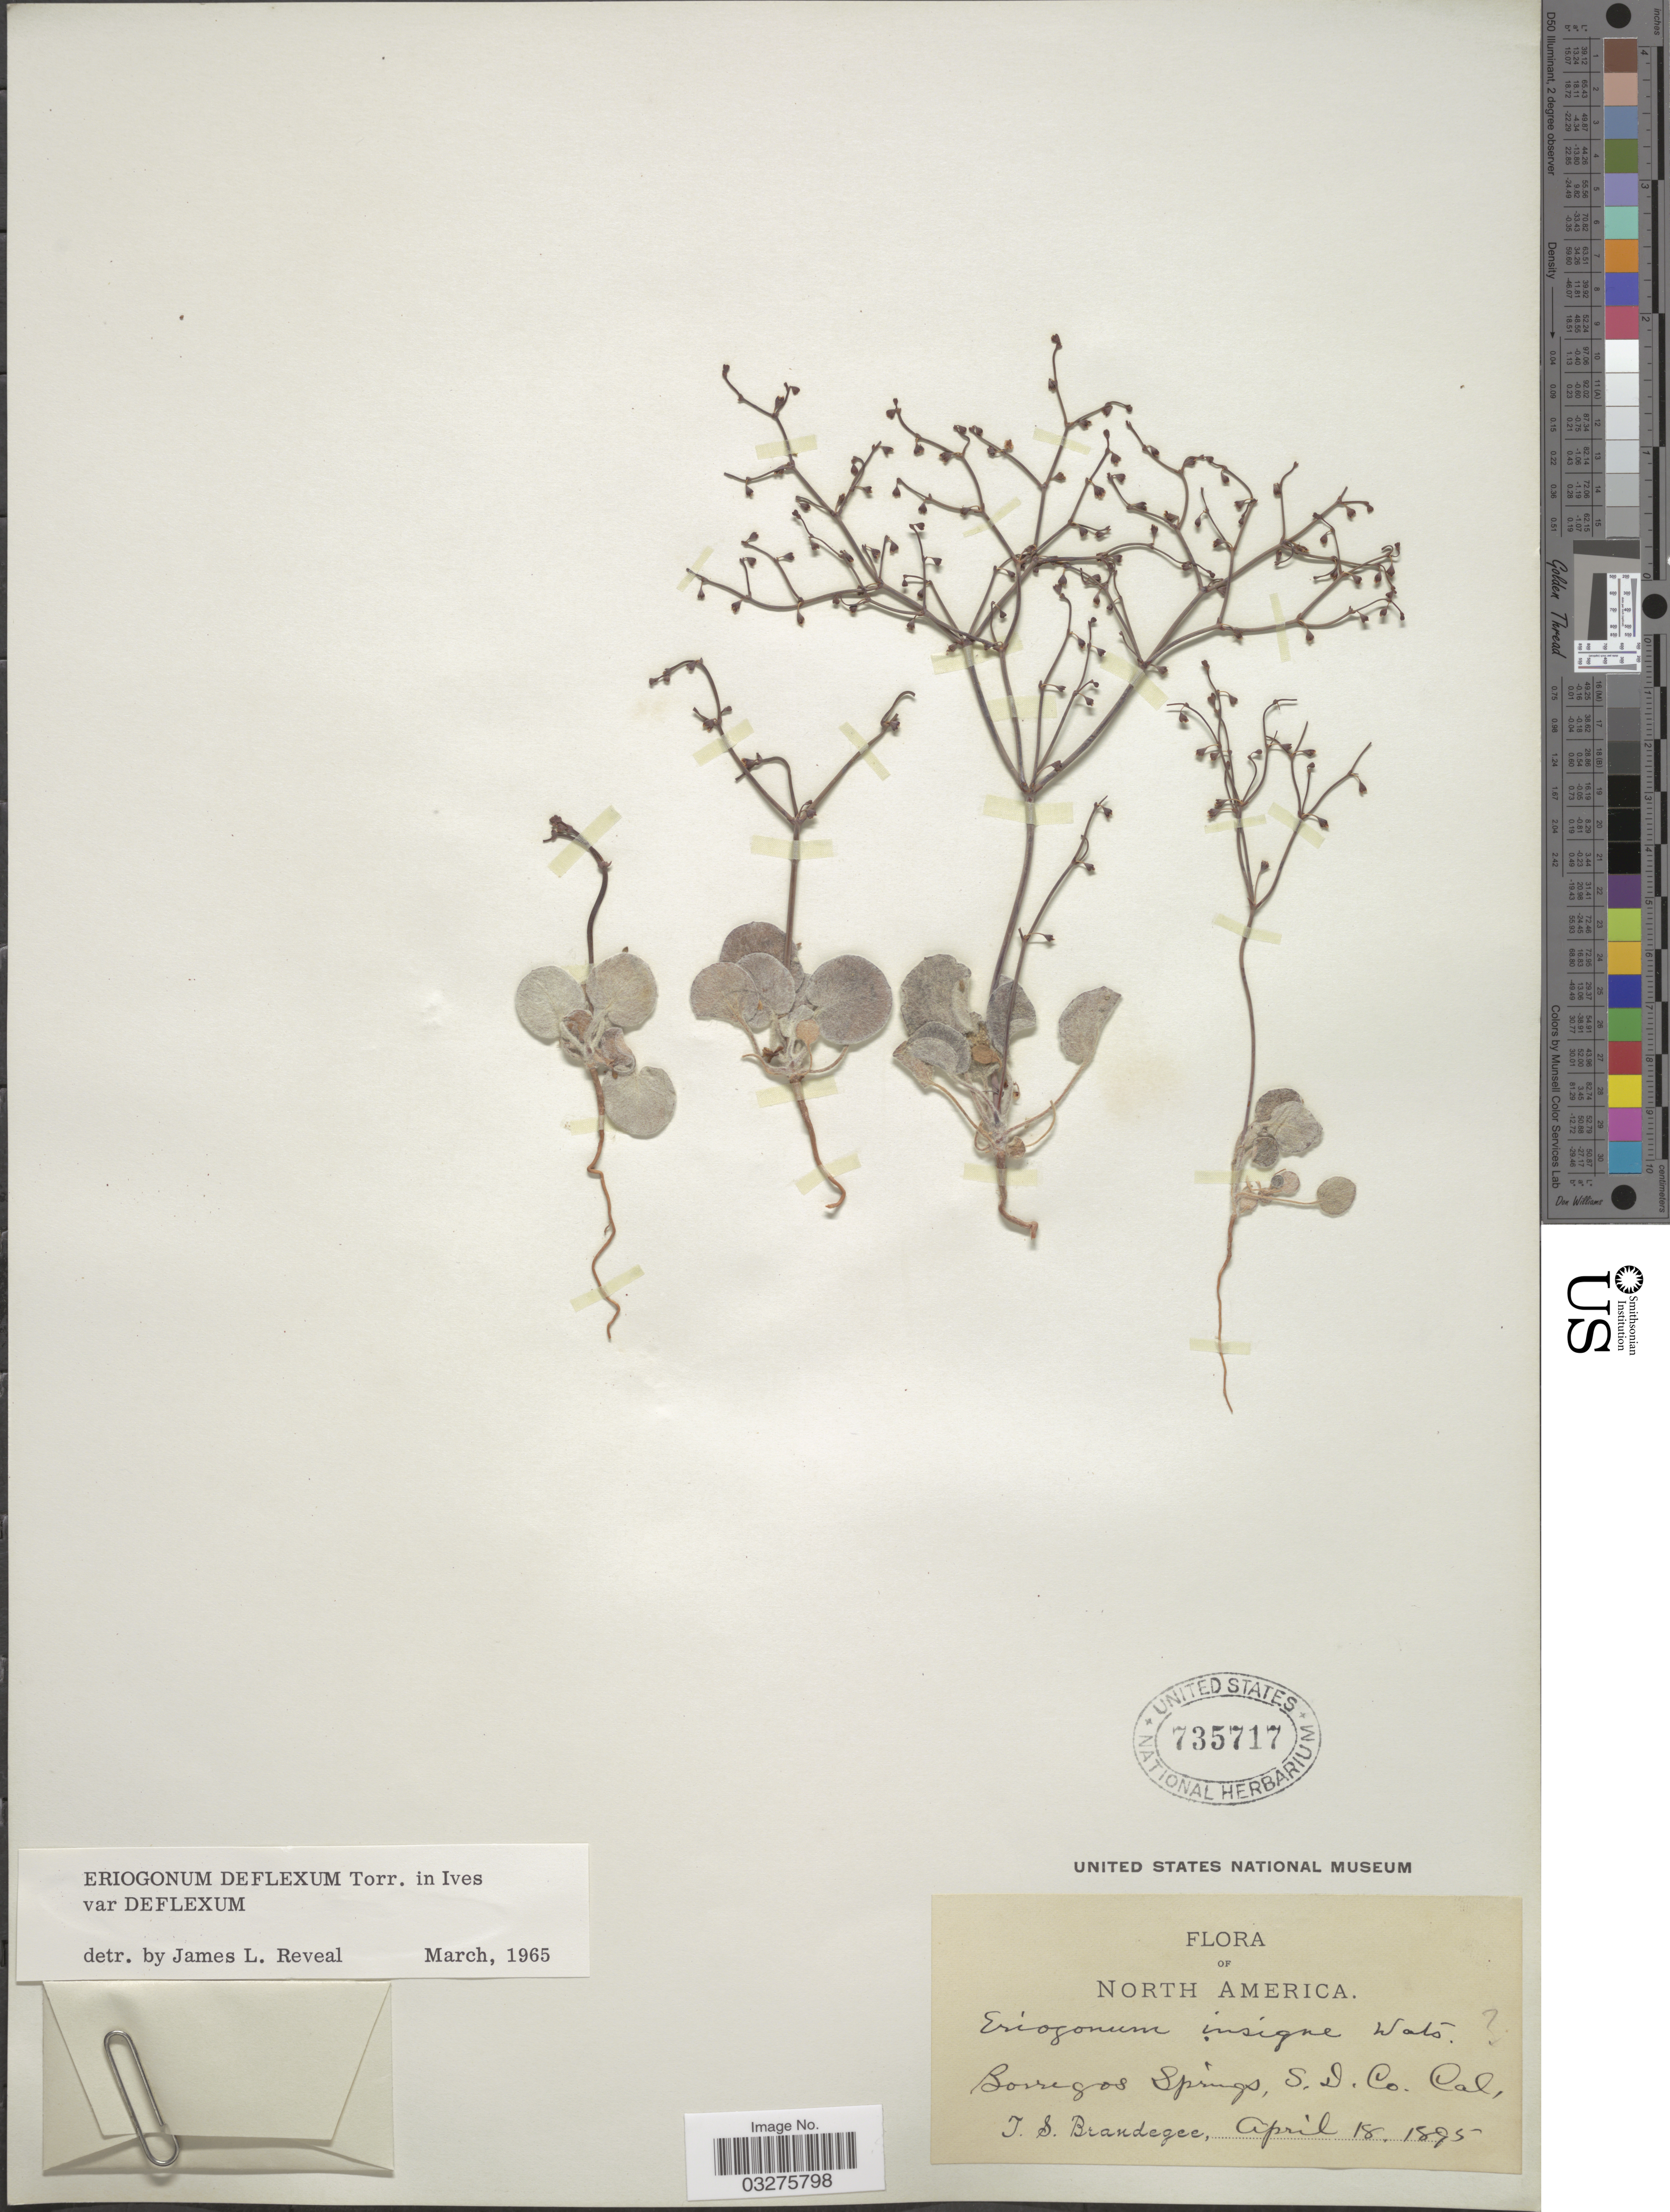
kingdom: Plantae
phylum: Tracheophyta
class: Magnoliopsida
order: Caryophyllales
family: Polygonaceae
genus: Eriogonum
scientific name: Eriogonum deflexum var. deflexum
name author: Torr. in Ives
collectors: T. S. Brandegee (herbarium)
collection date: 1895-04-18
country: United States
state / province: California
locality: Borregos Springs, S.D. Co.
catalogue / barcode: US 735717